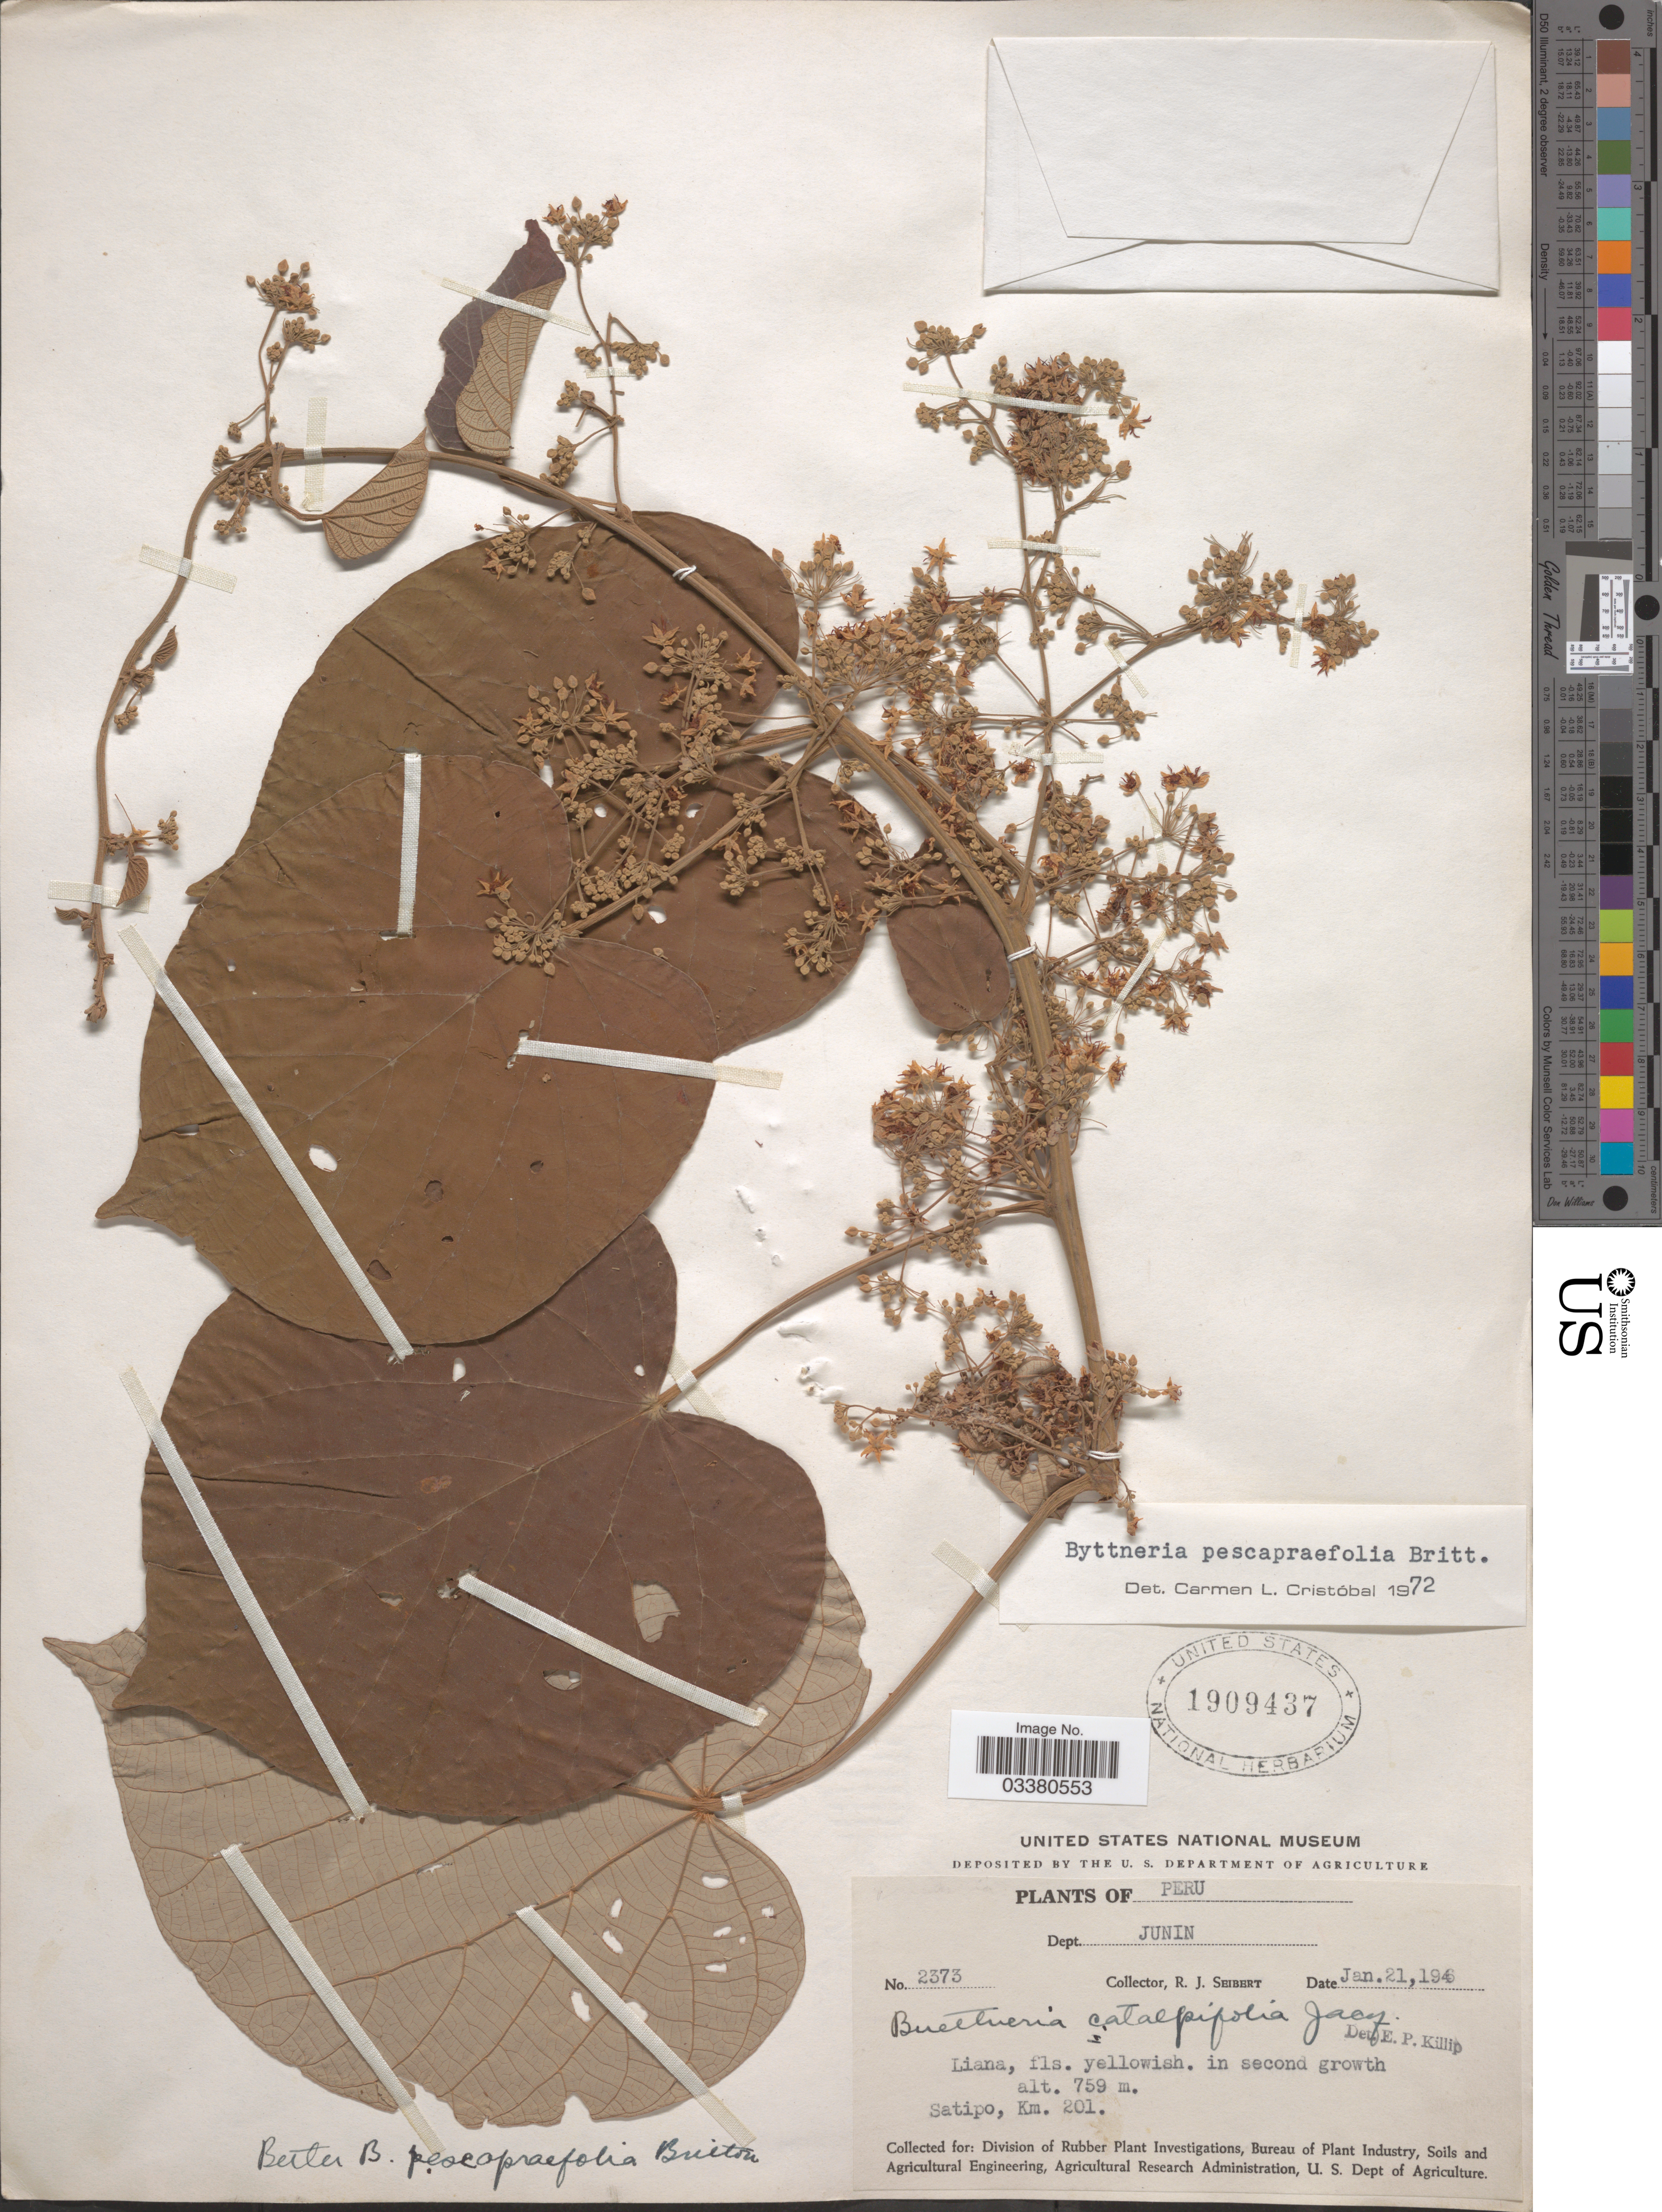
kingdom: Plantae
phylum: Tracheophyta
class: Magnoliopsida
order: Malvales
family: Malvaceae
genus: Byttneria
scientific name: Byttneria pescapriifolia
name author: Britton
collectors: R. J. Seibert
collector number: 2373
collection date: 1946-01-21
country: Peru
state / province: Junín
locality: Dept. Junin. Satipo, Km. 201.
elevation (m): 759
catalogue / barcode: US 1909437